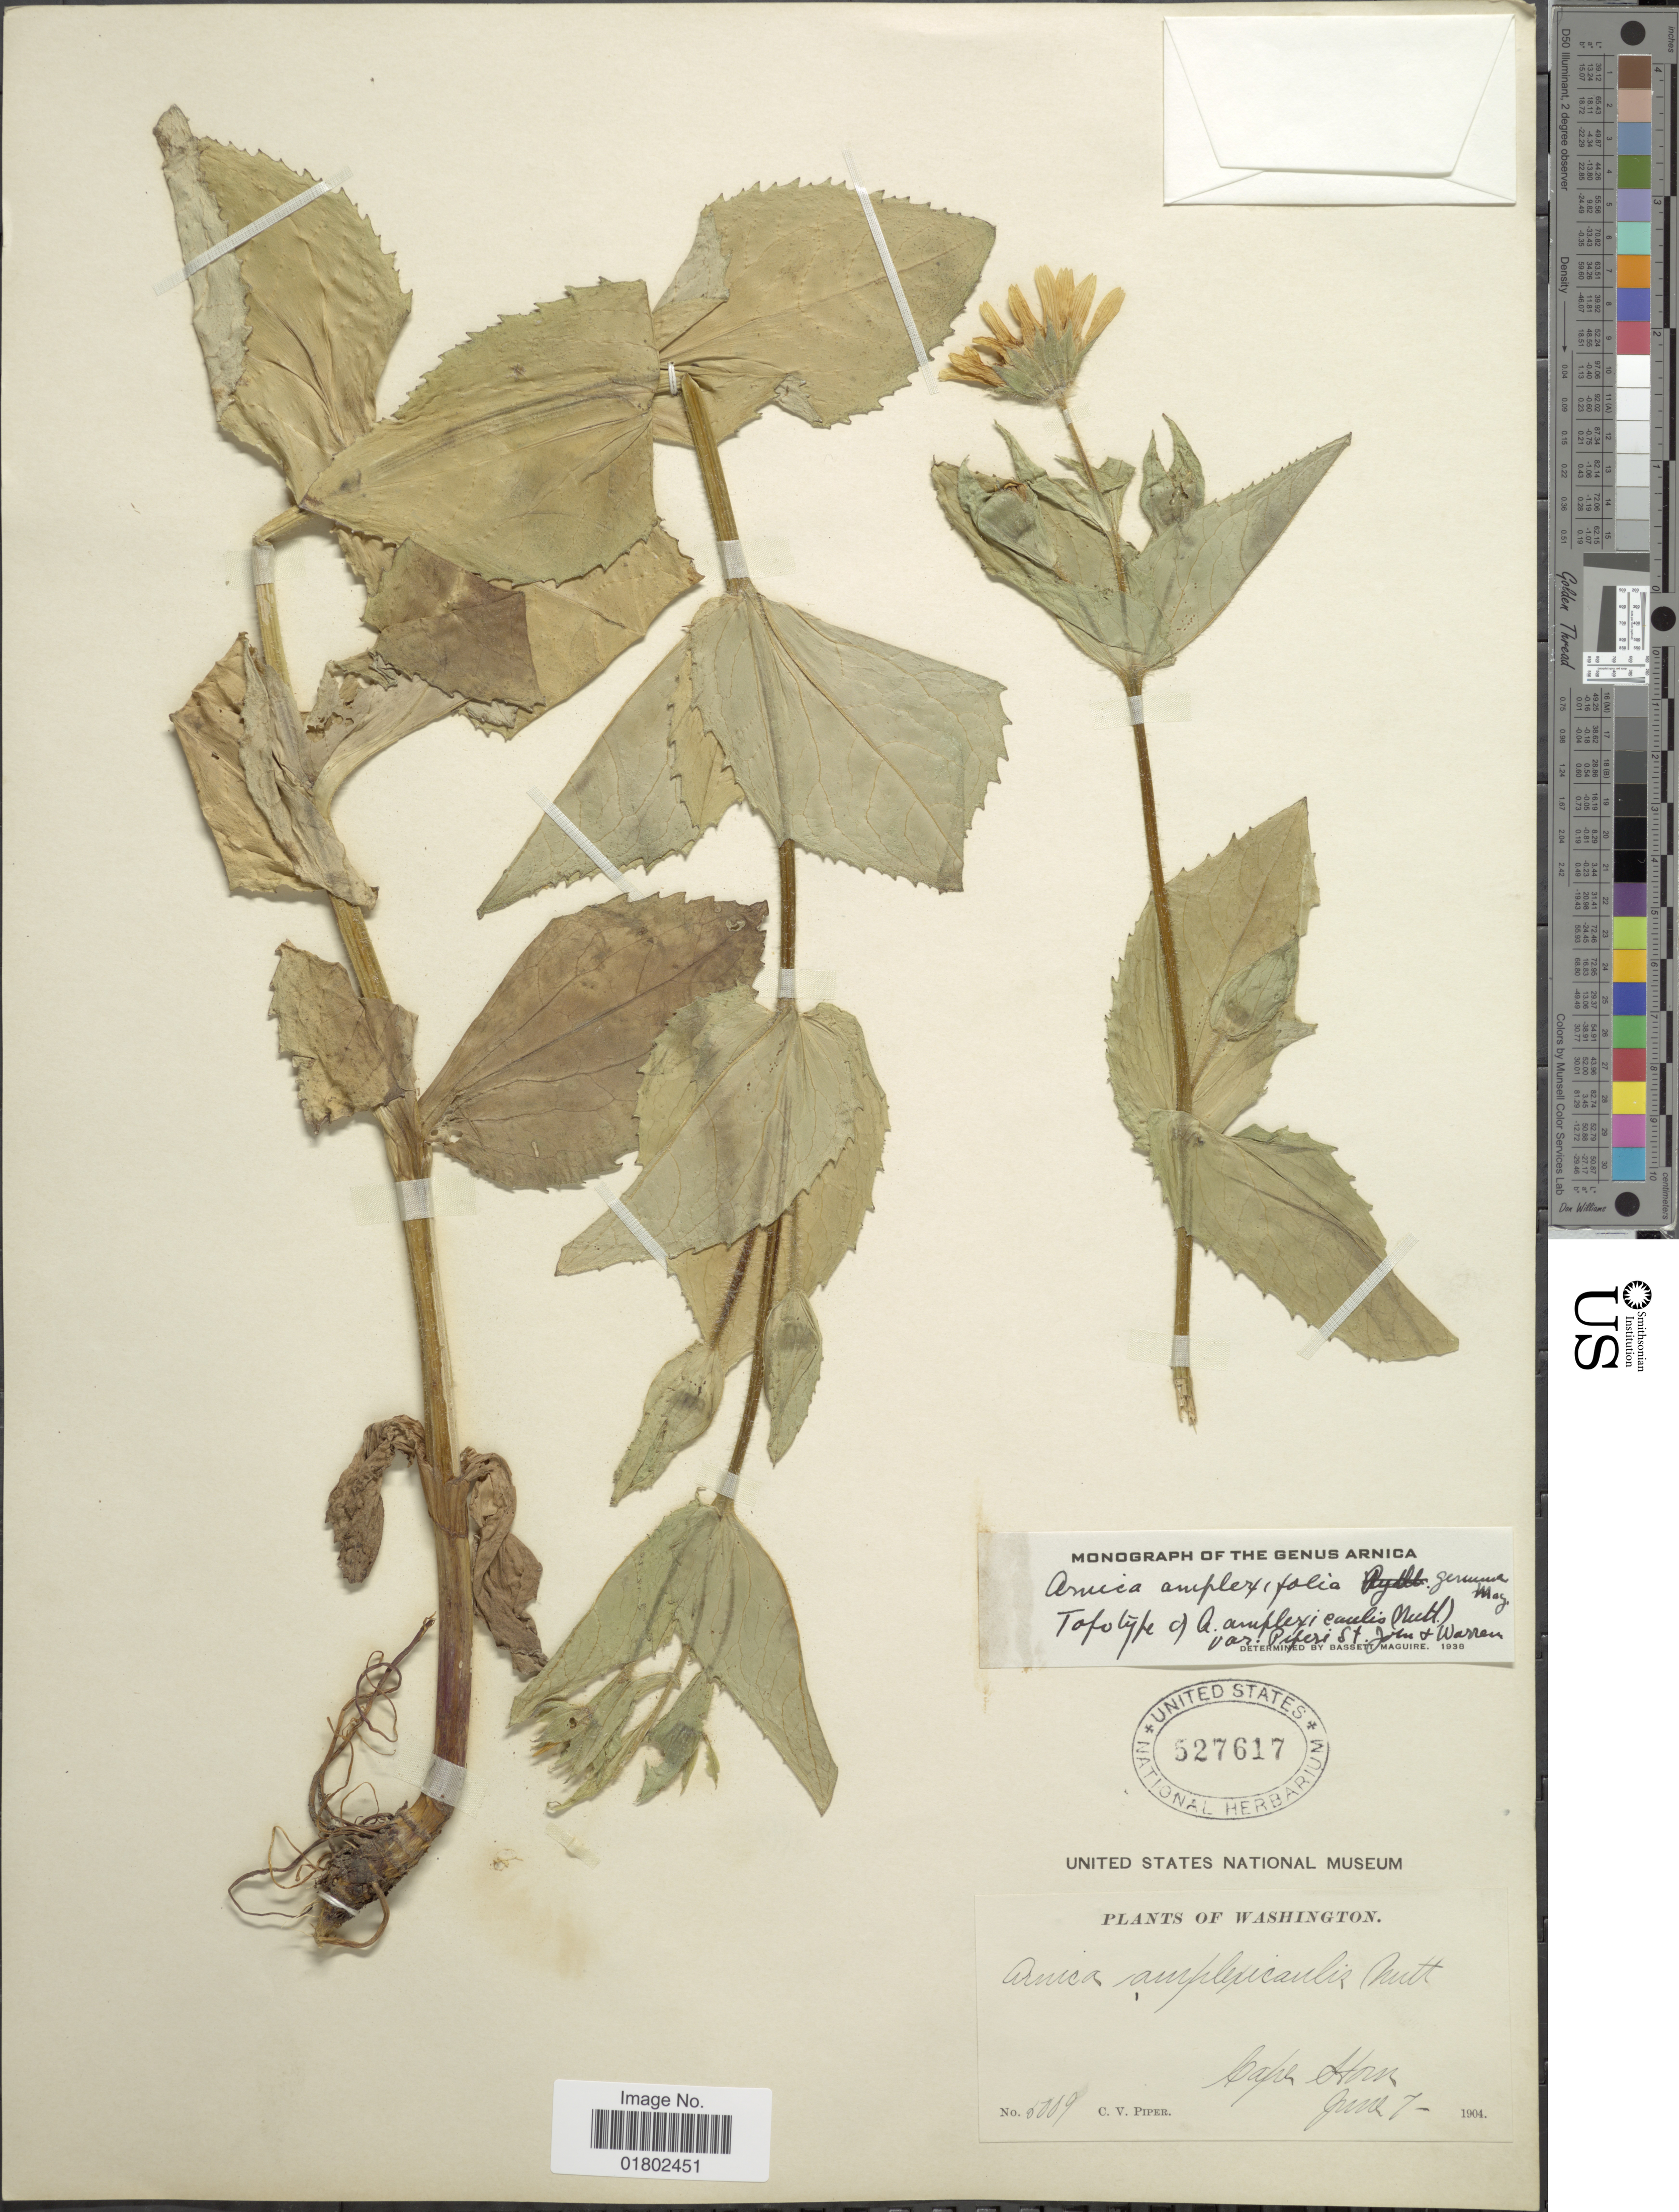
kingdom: Plantae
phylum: Tracheophyta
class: Magnoliopsida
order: Asterales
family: Asteraceae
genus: Arnica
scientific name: Arnica amplexifolia subsp. genuina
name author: Maguire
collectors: C. V. Piper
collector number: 6889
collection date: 1904-06-07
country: United States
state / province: Washington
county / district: Skamania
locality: Cape Horn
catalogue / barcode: US 527617